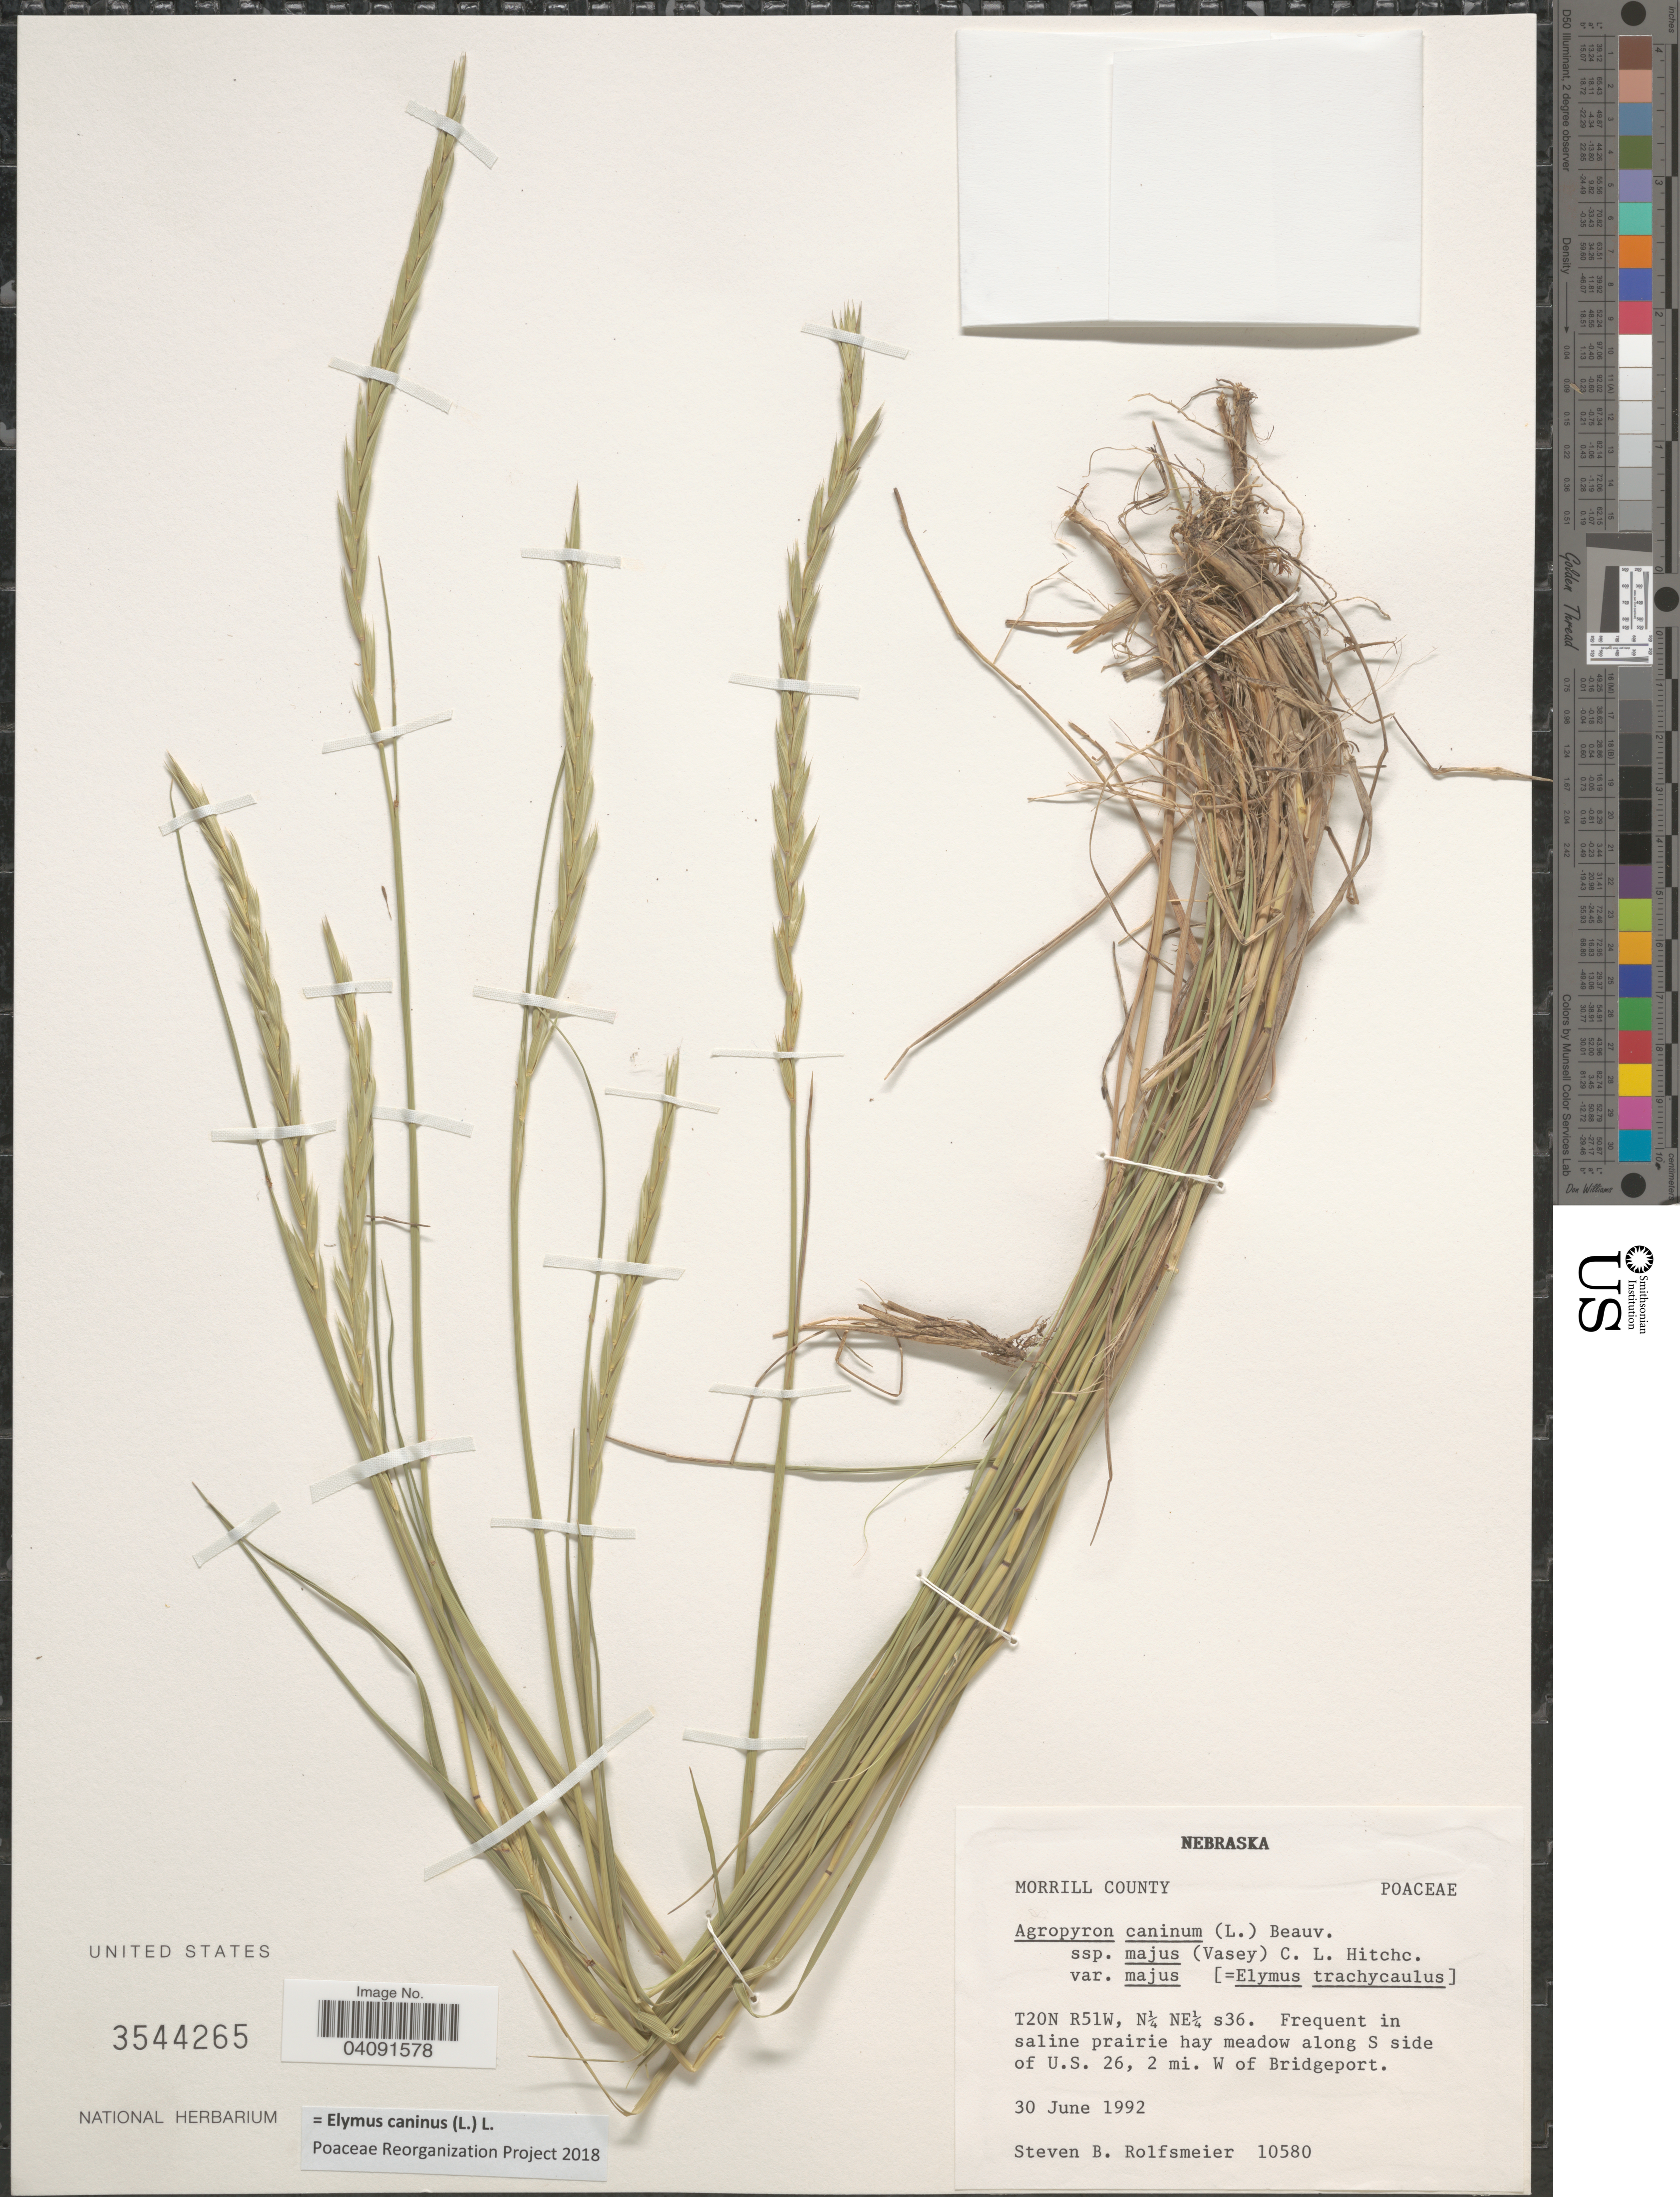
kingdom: Plantae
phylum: Tracheophyta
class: Liliopsida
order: Poales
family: Poaceae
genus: Elymus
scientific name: Elymus churchii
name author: J.J.N. Campb.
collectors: S. Rolfsmeier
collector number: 10580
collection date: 1992-06-30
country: United States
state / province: Nebraska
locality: Morrill County. T20N R51W, N¼ NE¼ s36. Frequent in saline prairie hay meadow along S side of U.S. 26, 2 mi. W of Bridgeport.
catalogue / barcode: US 3544265